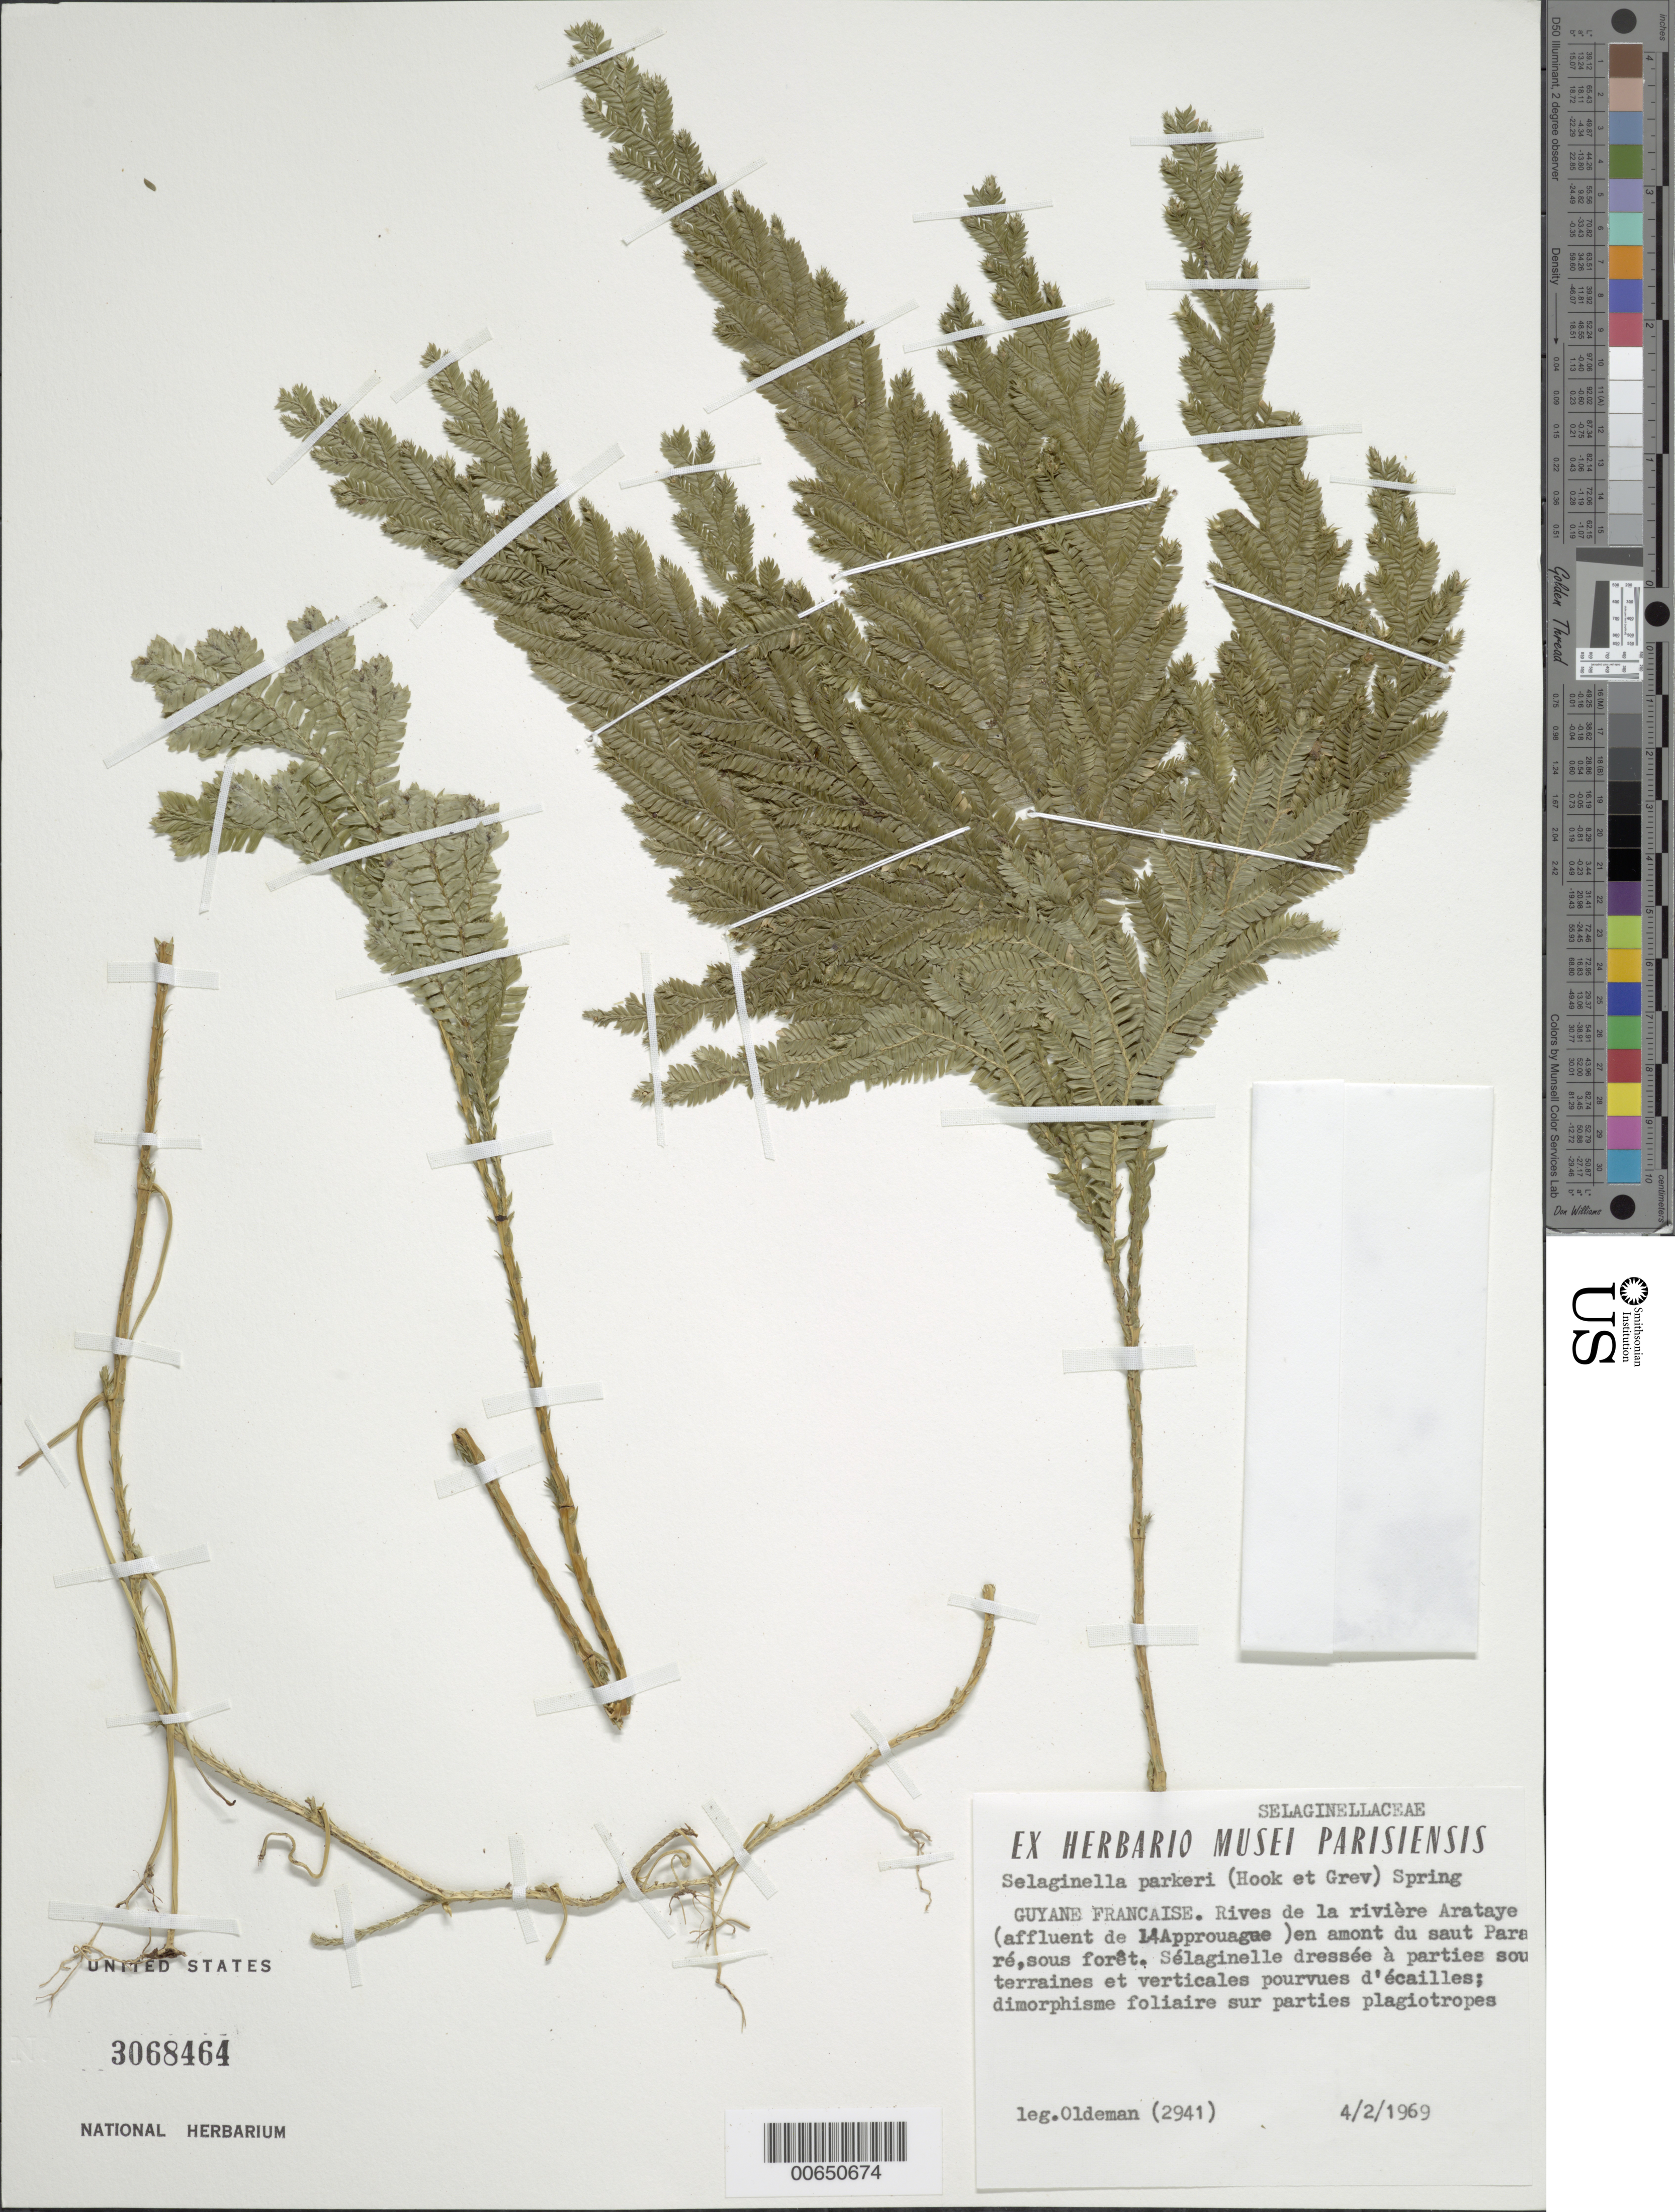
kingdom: Plantae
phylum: Tracheophyta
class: Lycopodiopsida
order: Selaginellales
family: Selaginellaceae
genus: Selaginella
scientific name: Selaginella parkeri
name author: (Hook. & Grev.) Spring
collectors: R. Oldeman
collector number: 2941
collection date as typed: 4-Feb-69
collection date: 1969-02-04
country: French Guiana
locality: Rivière Arataye (affluent de l'Approuague), saut Pararé, upstream of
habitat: Sous forêt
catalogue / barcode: US 3068464